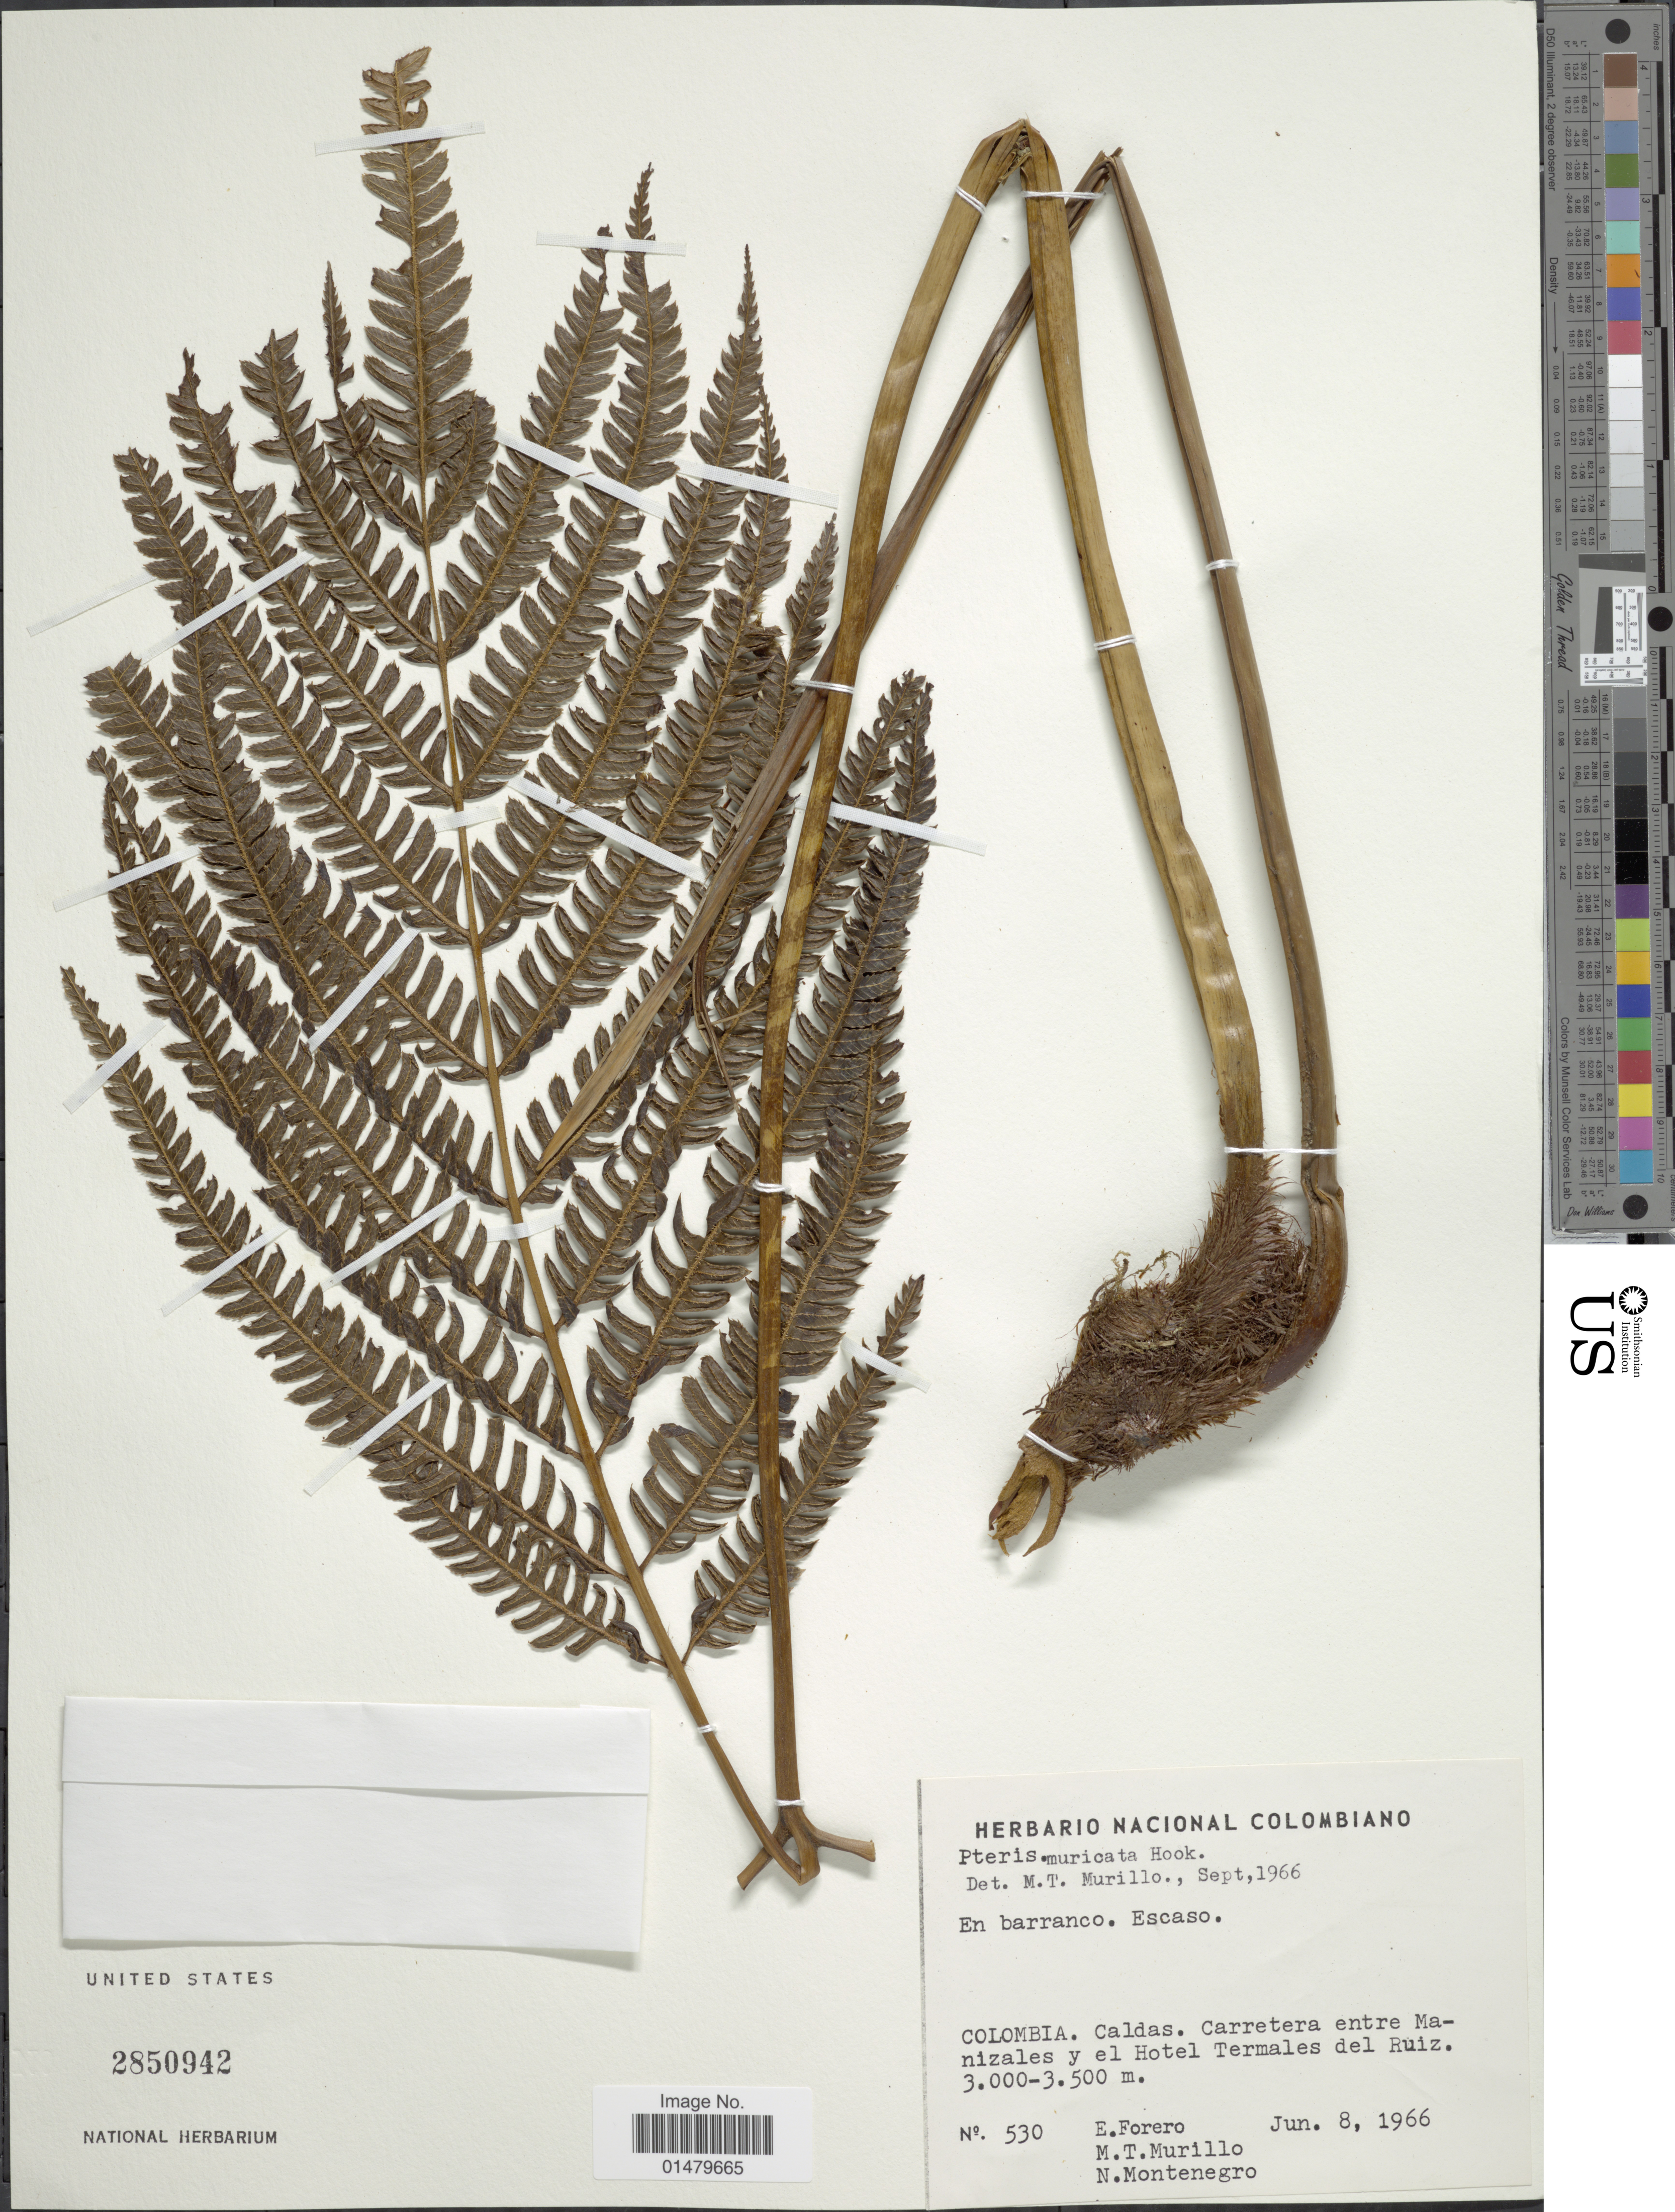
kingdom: Plantae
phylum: Tracheophyta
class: Polypodiopsida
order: Polypodiales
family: Pteridaceae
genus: Pteris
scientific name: Pteris muricatopedata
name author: A.L. Arbeláez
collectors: E. Forero, M. Murillo & N. Montenegro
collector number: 530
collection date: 1966-06-08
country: Colombia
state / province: Caldas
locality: Carretera entre Manizales y el Hotel Termales del Ruiz.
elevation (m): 3000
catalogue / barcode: US 2850942